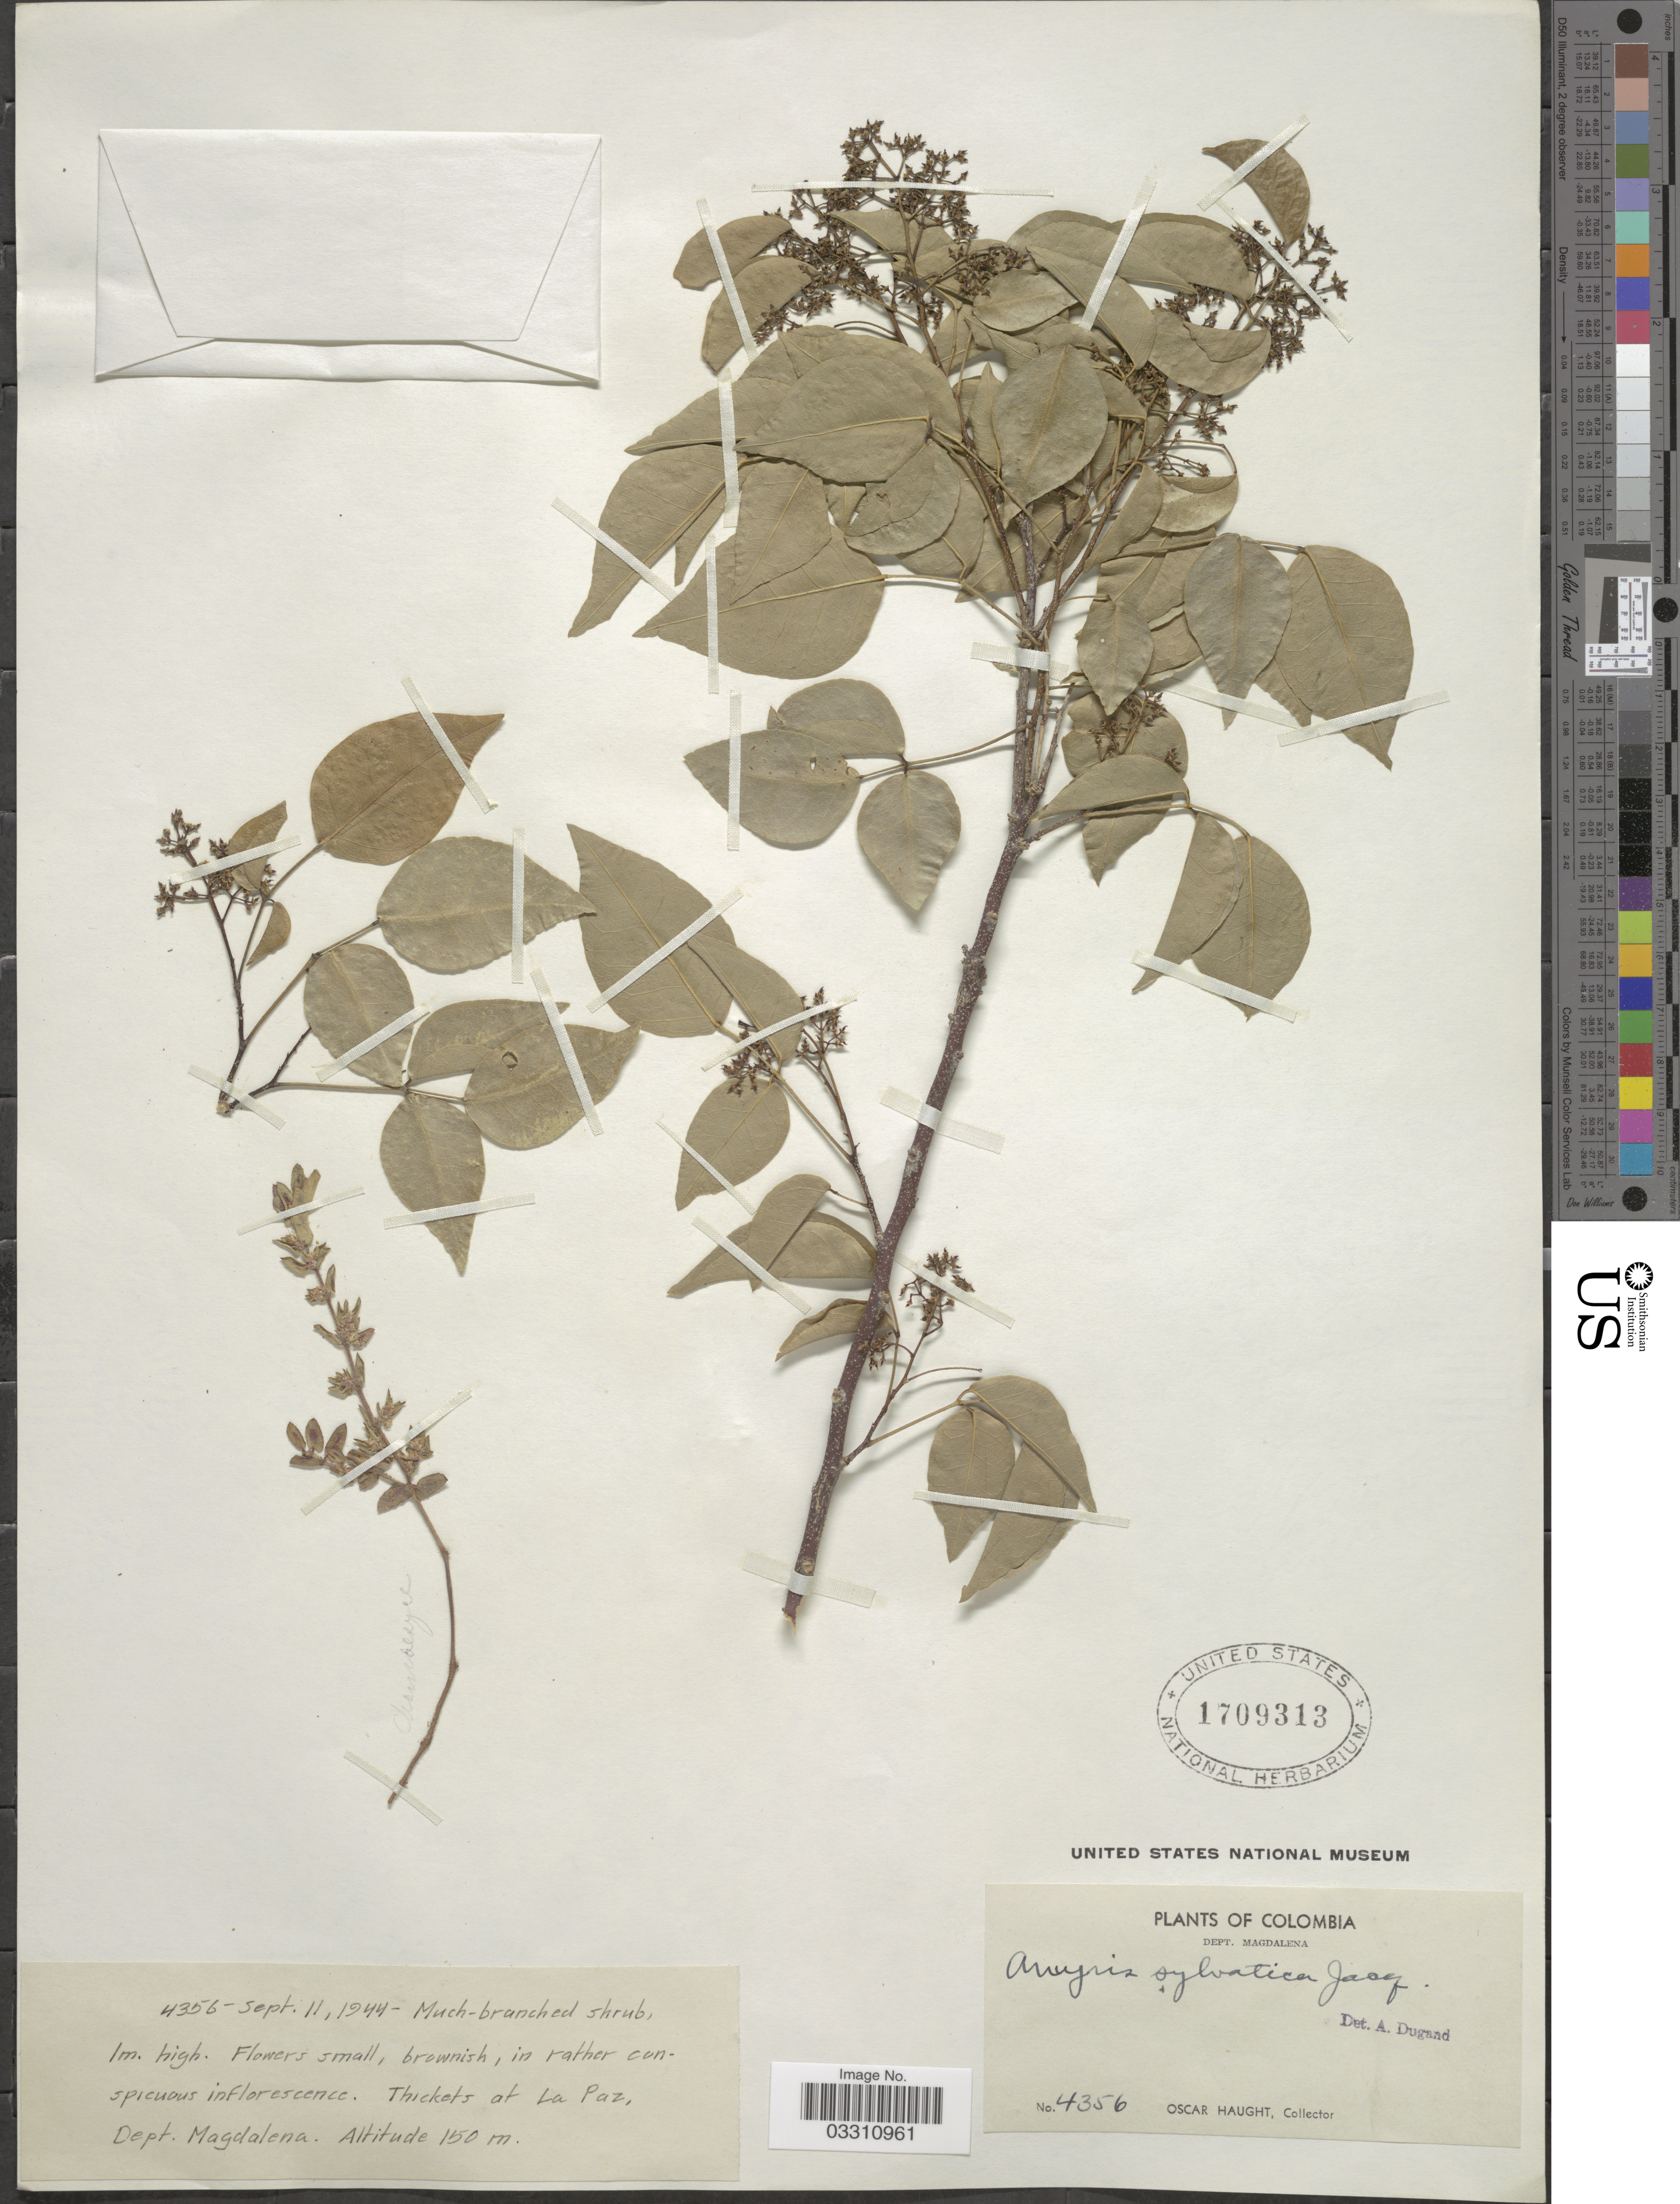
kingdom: Plantae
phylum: Tracheophyta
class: Magnoliopsida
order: Sapindales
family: Rutaceae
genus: Amyris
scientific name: Amyris sylvatica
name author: Jacq.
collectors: O. L. Haught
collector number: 4356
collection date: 1944-09-11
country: Colombia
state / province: Magdalena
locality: Thickets of La Paz, Dept. Magdalena.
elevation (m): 150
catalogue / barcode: US 1709313